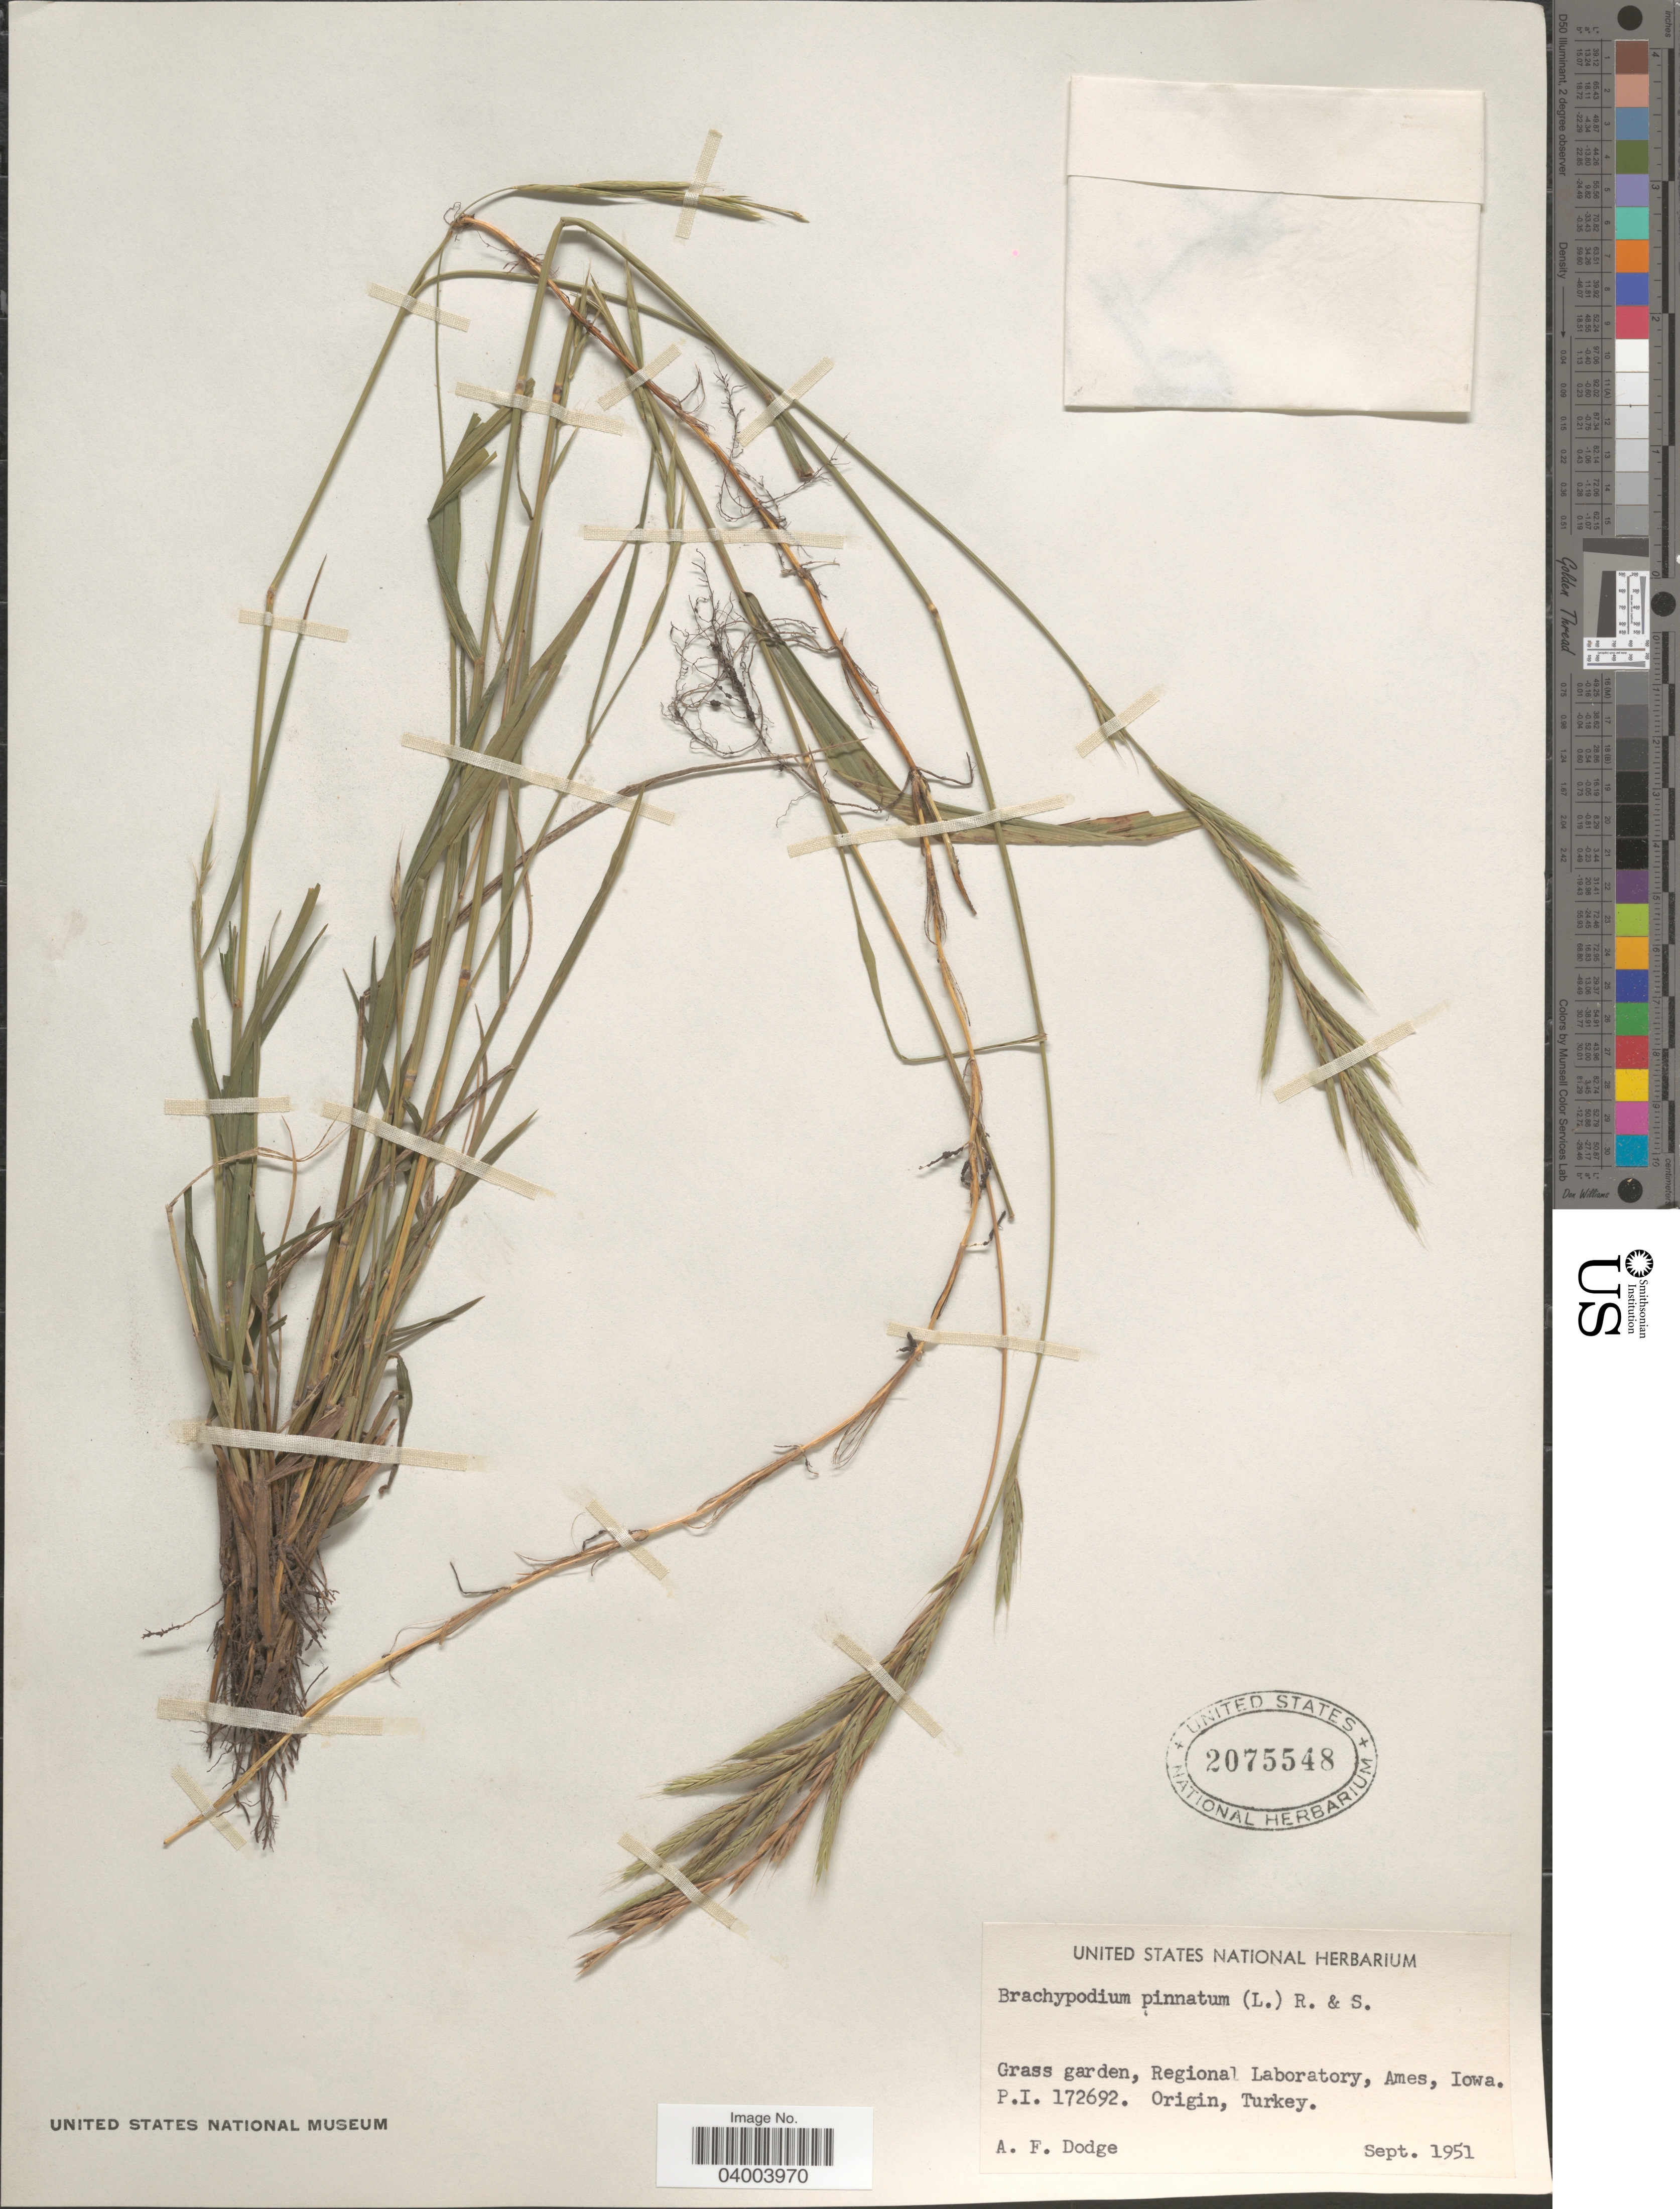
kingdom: Plantae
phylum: Tracheophyta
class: Liliopsida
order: Poales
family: Poaceae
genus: Brachypodium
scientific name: Brachypodium pinnatum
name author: (L.) P. Beauv.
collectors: A. Dodge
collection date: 1951-09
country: United States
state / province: Iowa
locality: Grass garden, Regional Laboratory, Ames.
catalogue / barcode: US 2075548